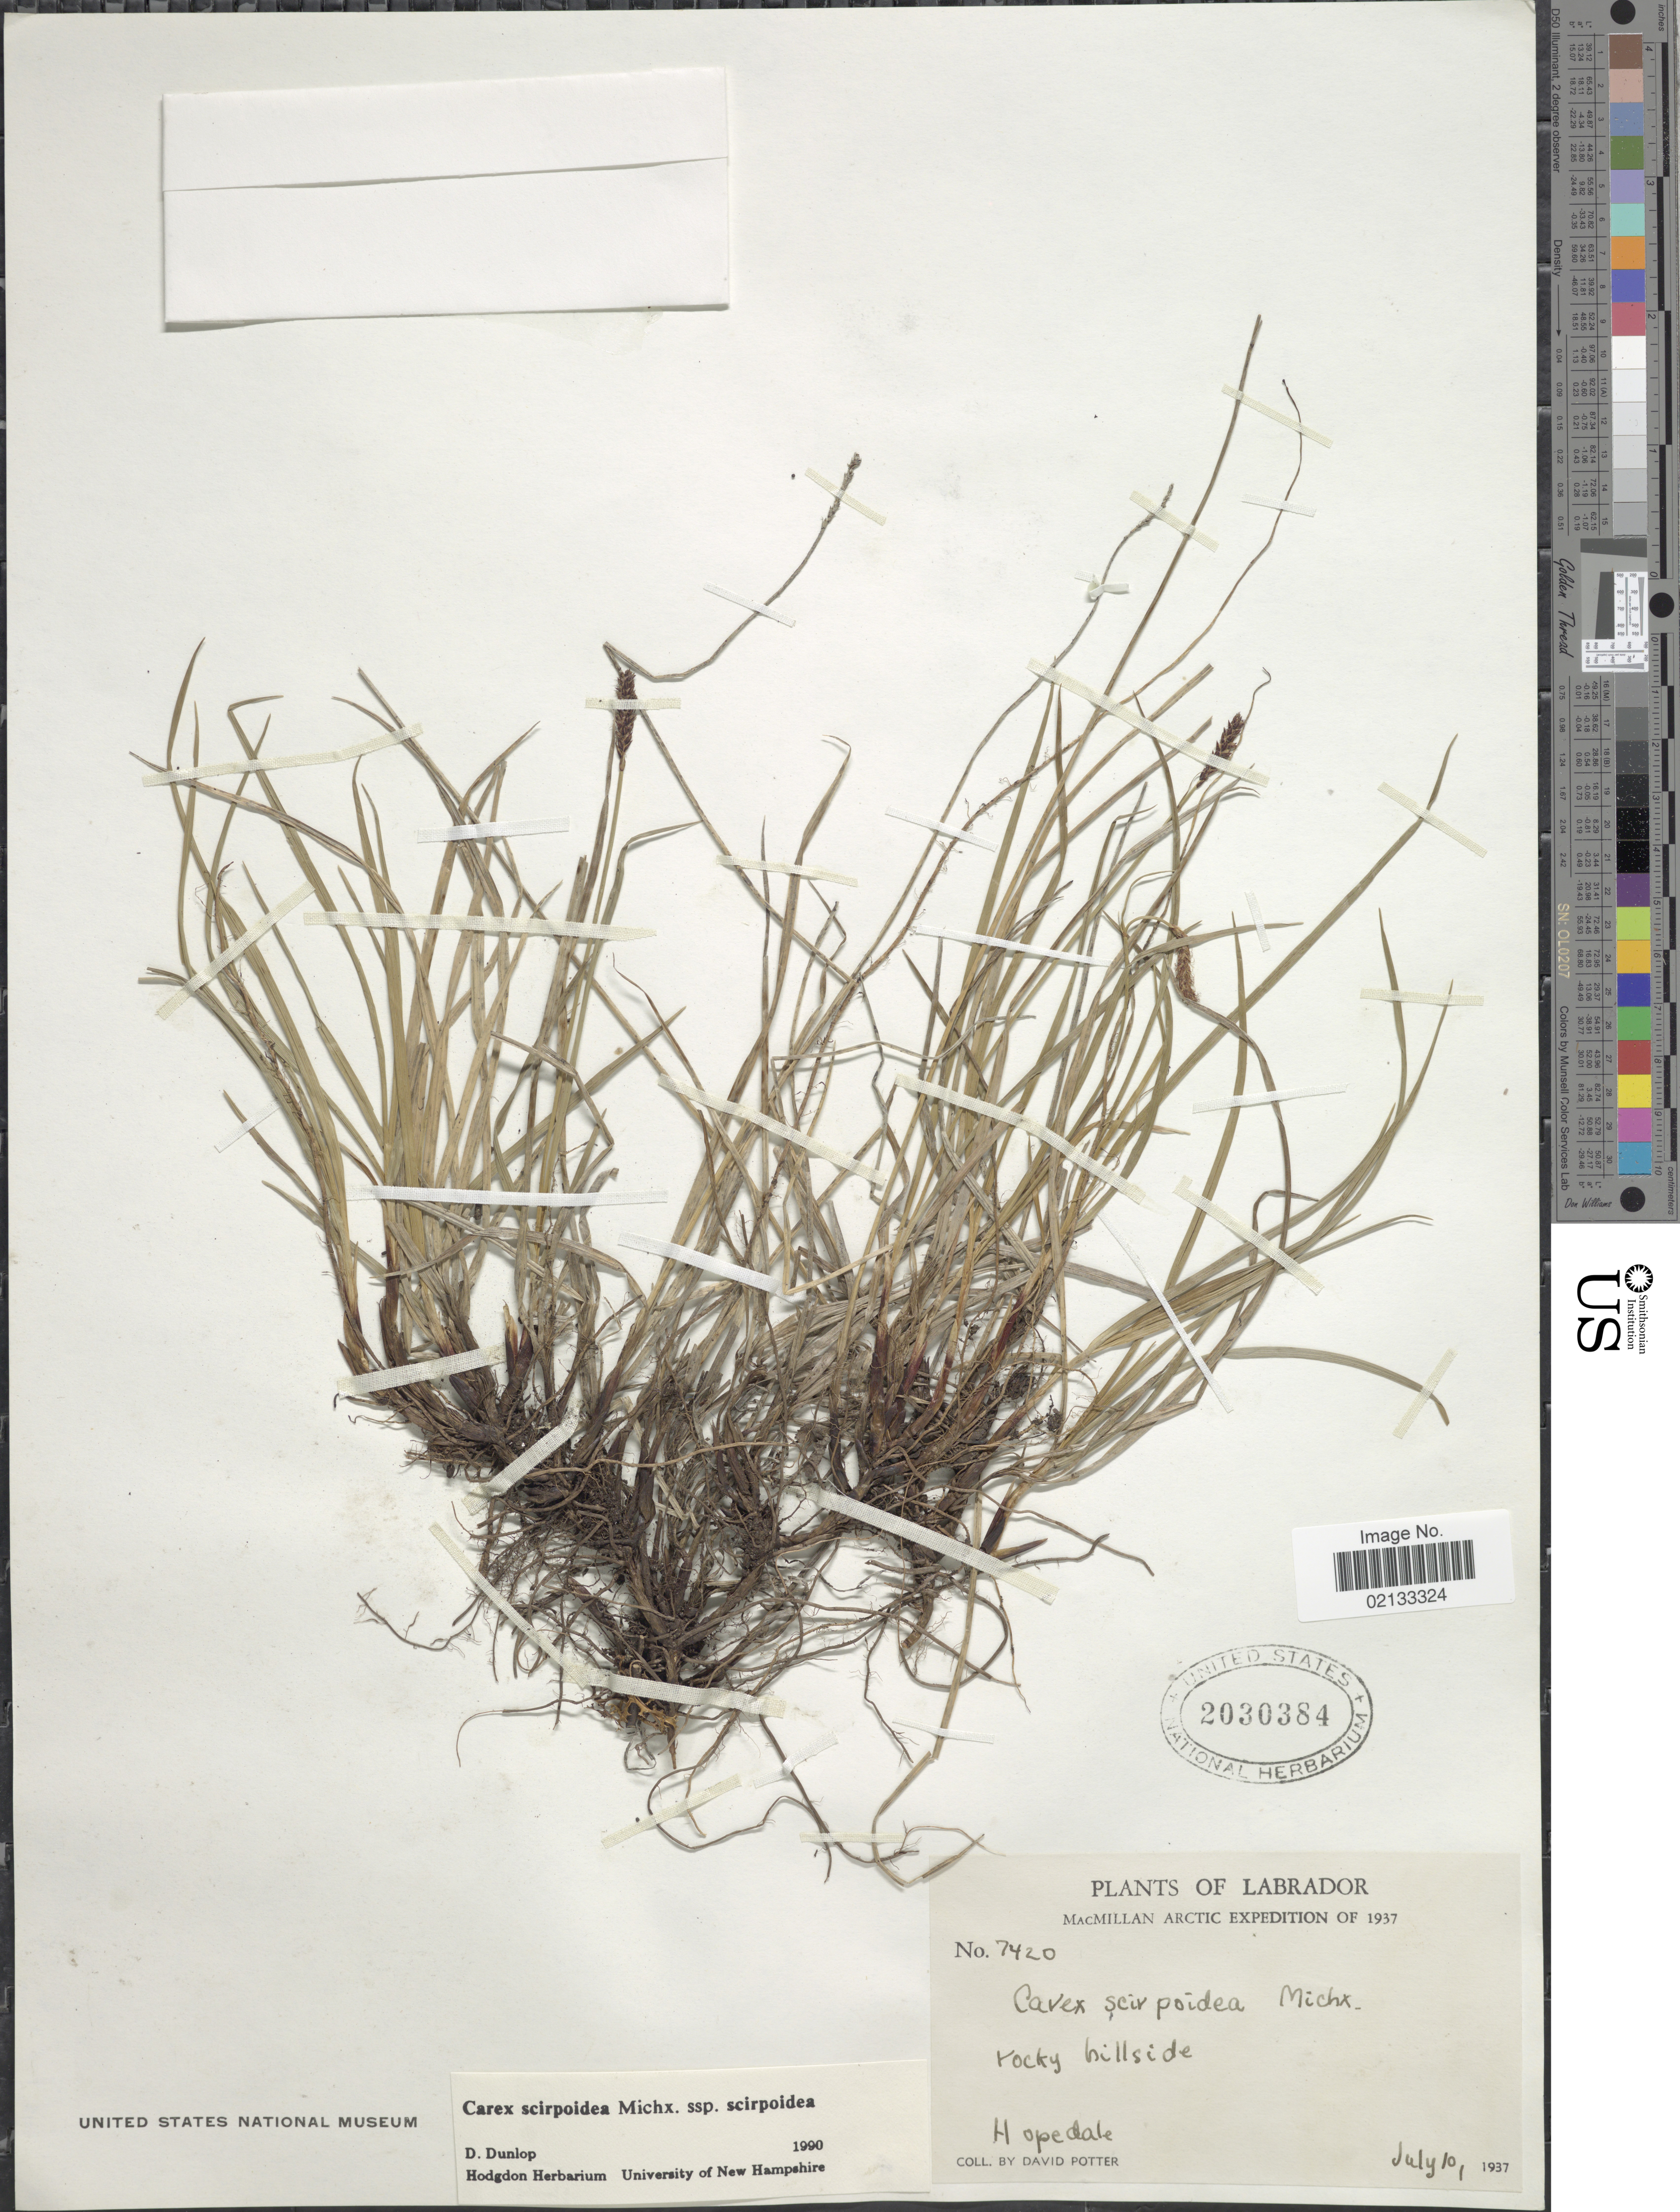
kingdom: Plantae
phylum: Tracheophyta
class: Liliopsida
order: Poales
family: Cyperaceae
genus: Carex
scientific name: Carex scirpoidea subsp. scirpoidea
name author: Michx.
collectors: D. Potter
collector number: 7420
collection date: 1937-07-10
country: Canada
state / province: Newfoundland and Labrador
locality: Labrador, MacMillan Arctic, rocky hillside, Hopedale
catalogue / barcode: US 2030384